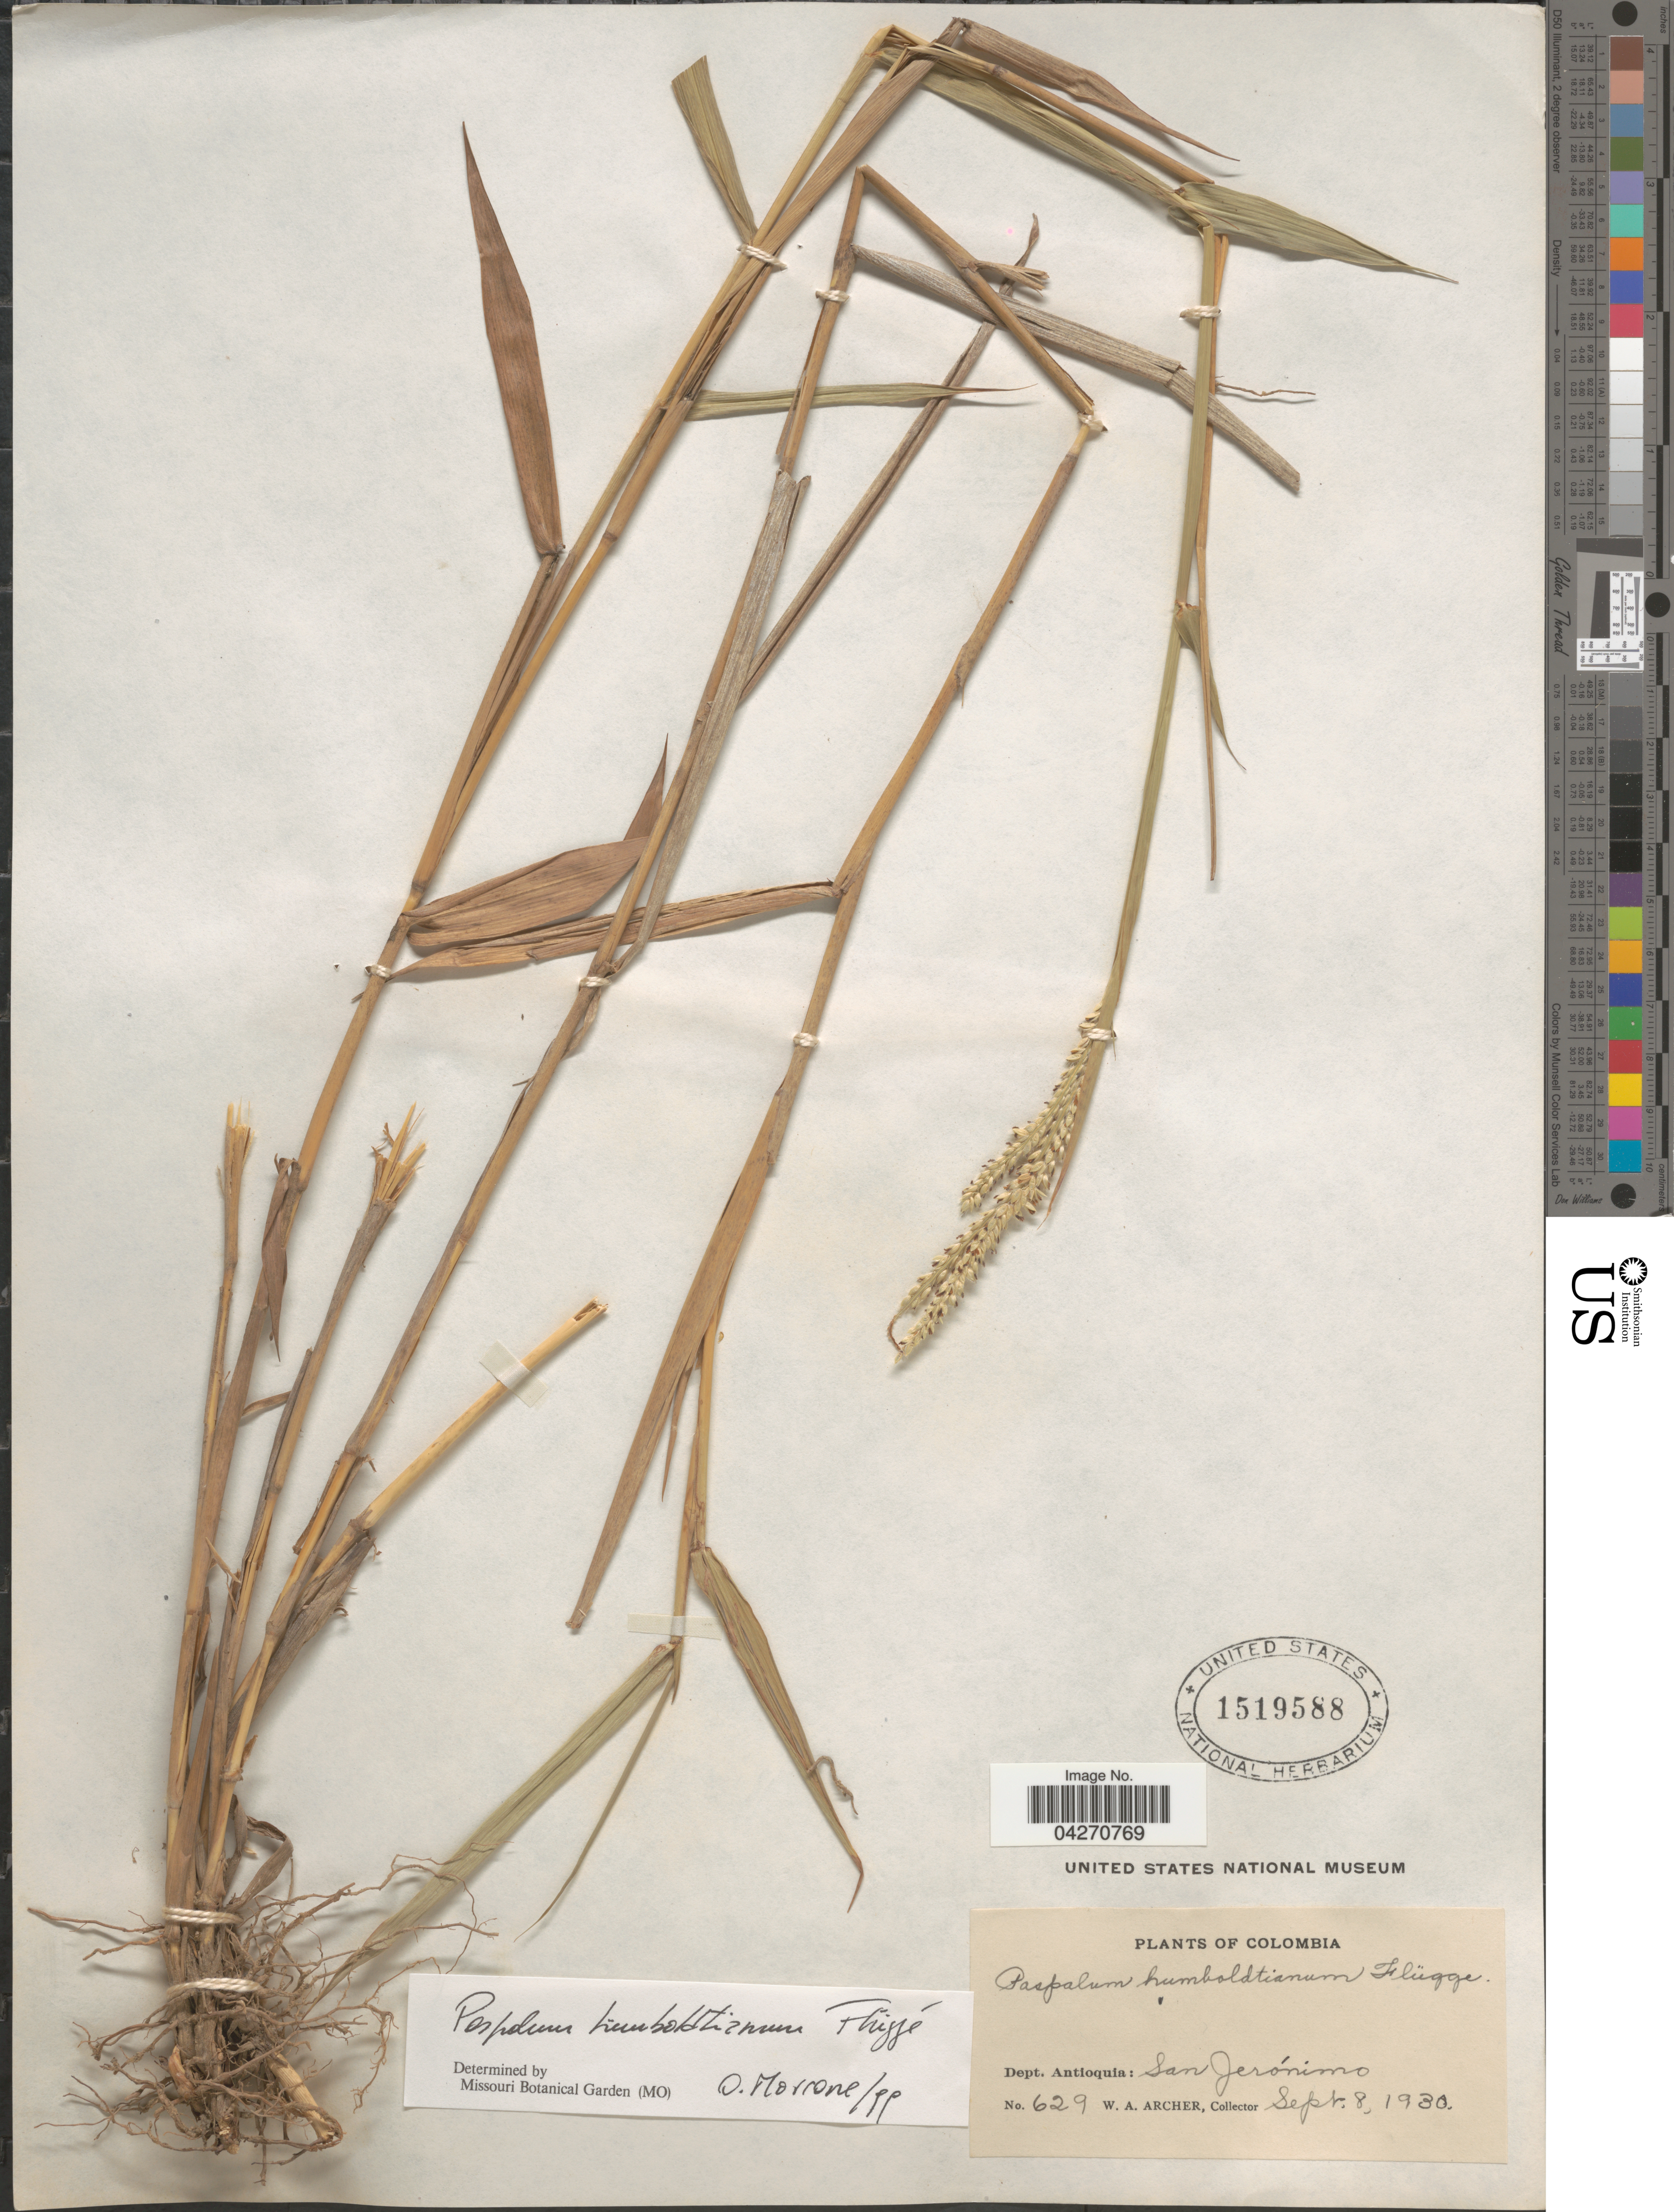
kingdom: Plantae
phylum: Tracheophyta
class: Liliopsida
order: Poales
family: Poaceae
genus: Paspalum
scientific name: Paspalum humboldtianum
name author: Flüggé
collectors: W. Archer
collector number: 629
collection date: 1930-09-08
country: Colombia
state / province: Antioquia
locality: Dept. Antioquia: San Jerónimo.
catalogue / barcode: US 1519588